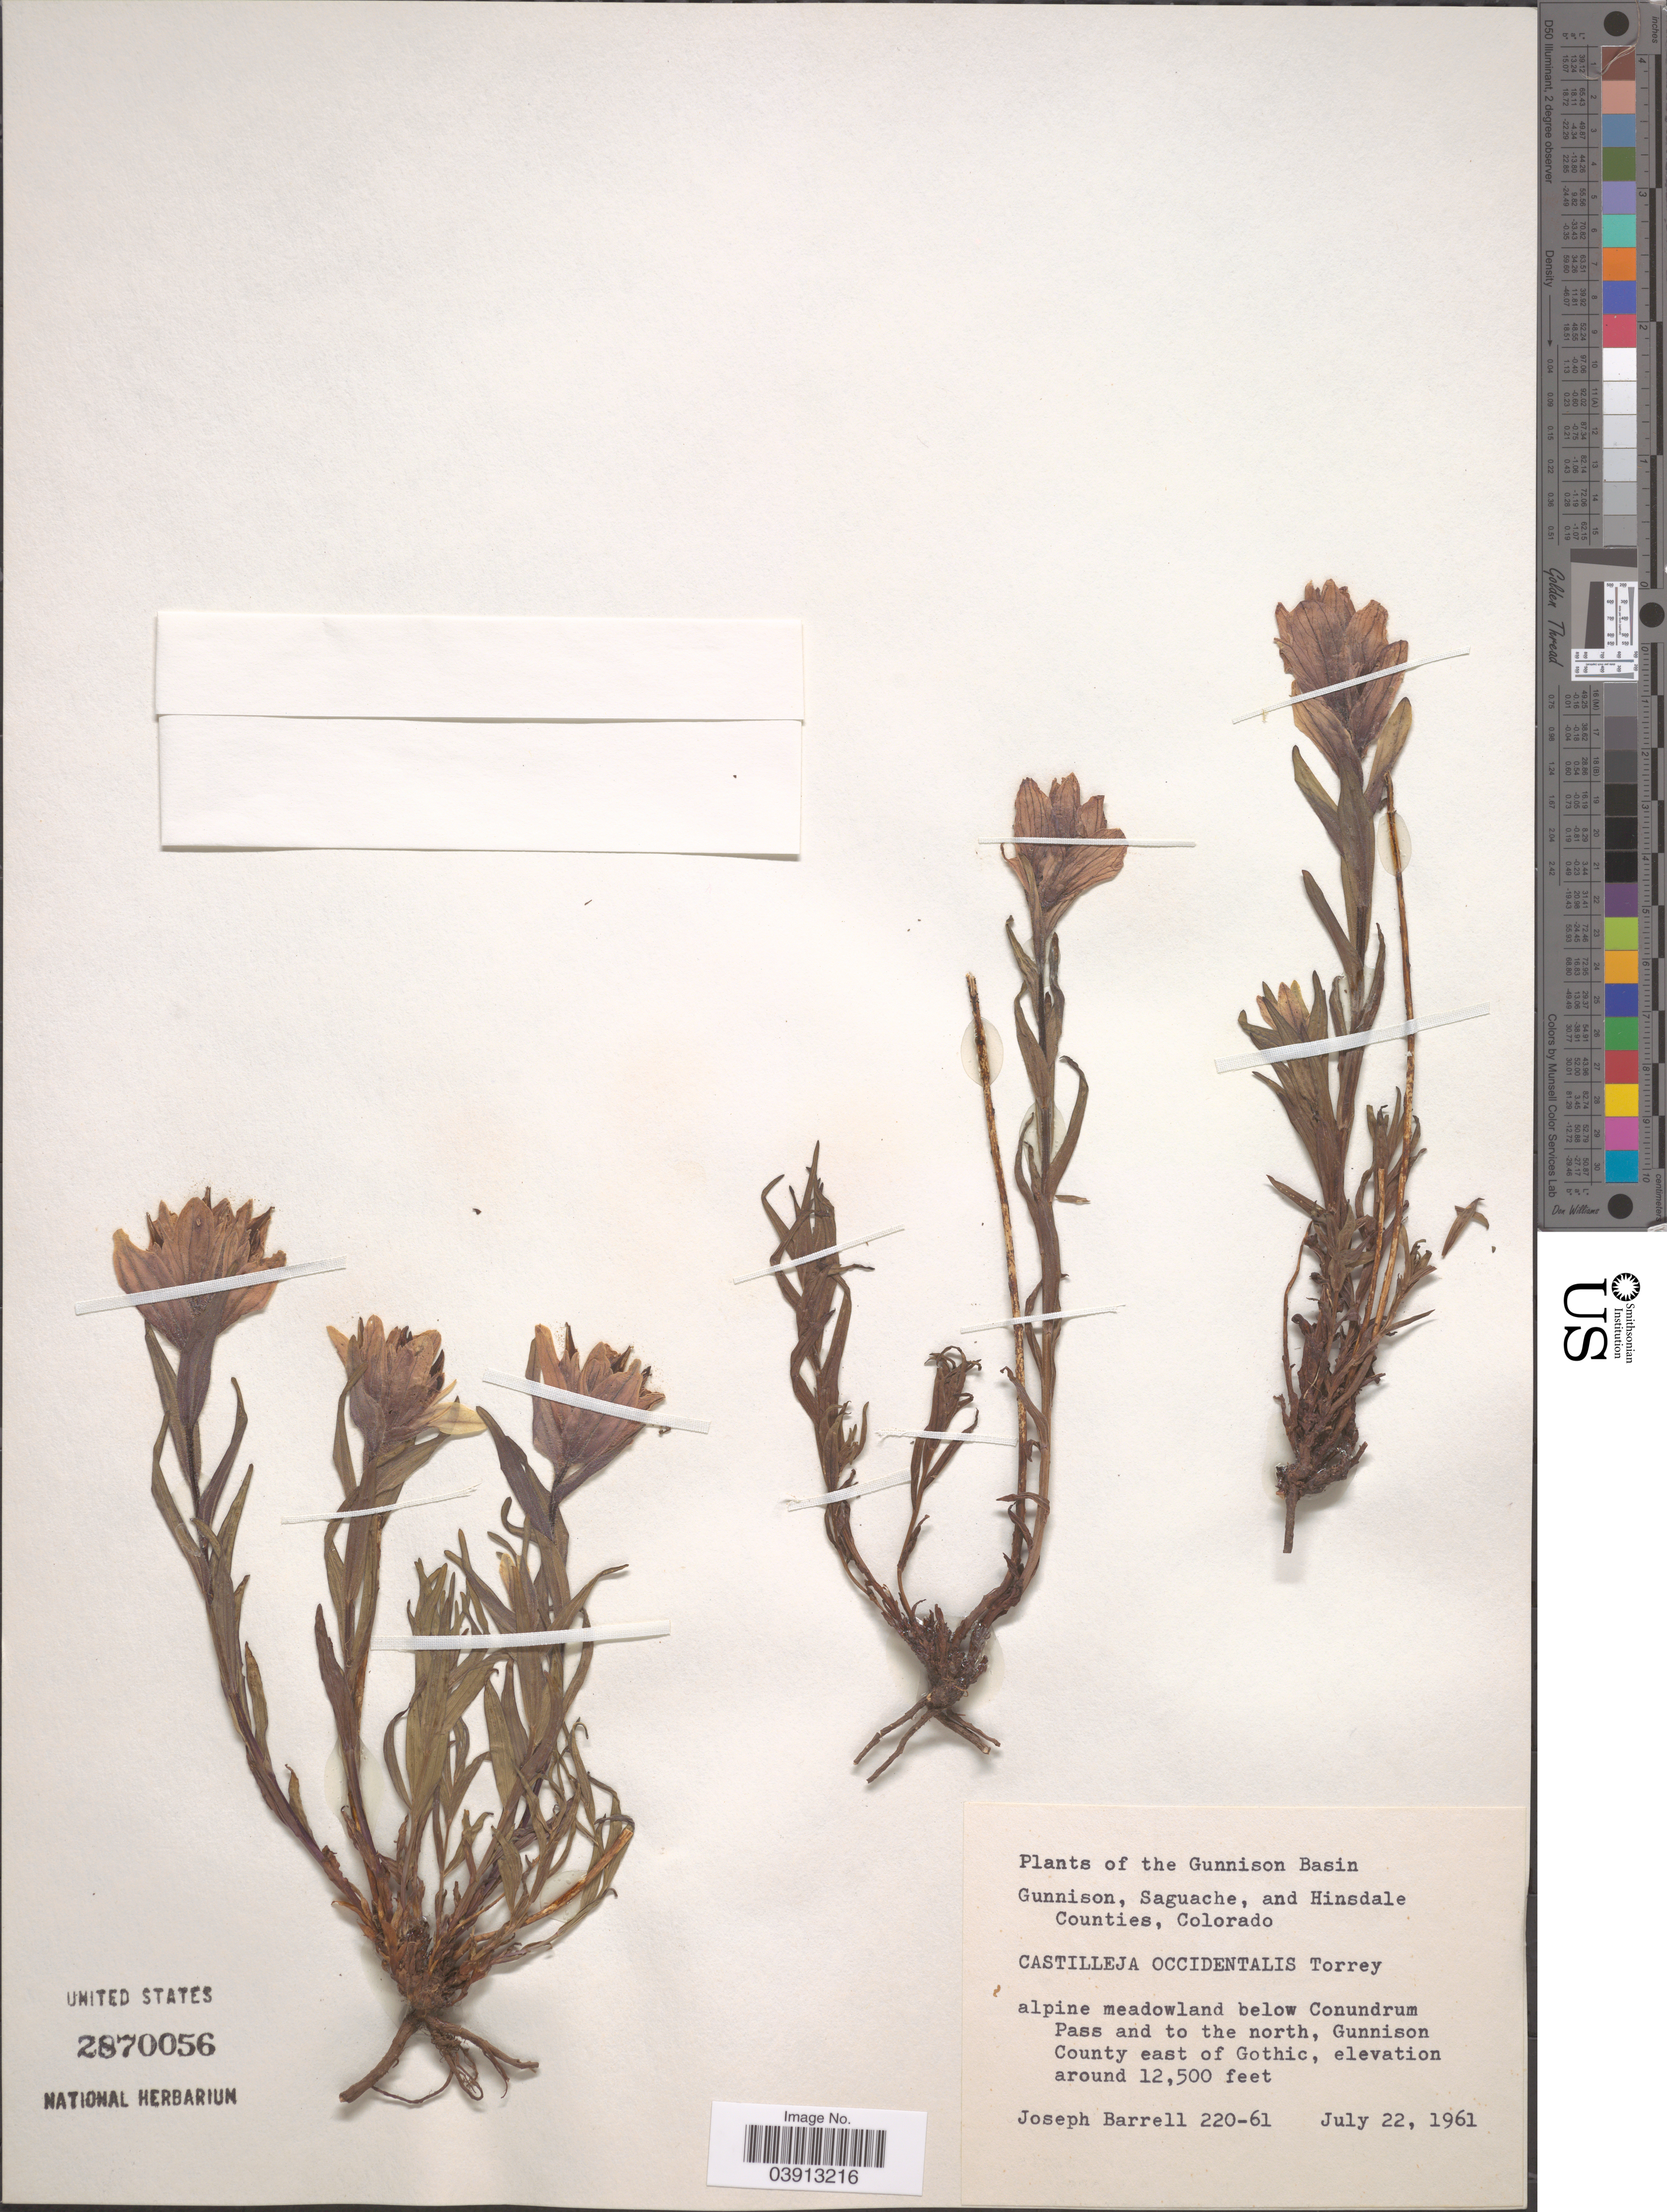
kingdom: Plantae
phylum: Tracheophyta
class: Magnoliopsida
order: Lamiales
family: Orobanchaceae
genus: Castilleja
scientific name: Castilleja occidentalis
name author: Torr.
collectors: J. Barrell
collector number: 220-61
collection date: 1961-07-22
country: United States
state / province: Colorado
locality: Gunnison Basin. Alpine meadowland below Conundrum Pass and to the north, Gunnison County east of Gothic.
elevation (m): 3810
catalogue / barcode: US 2870056